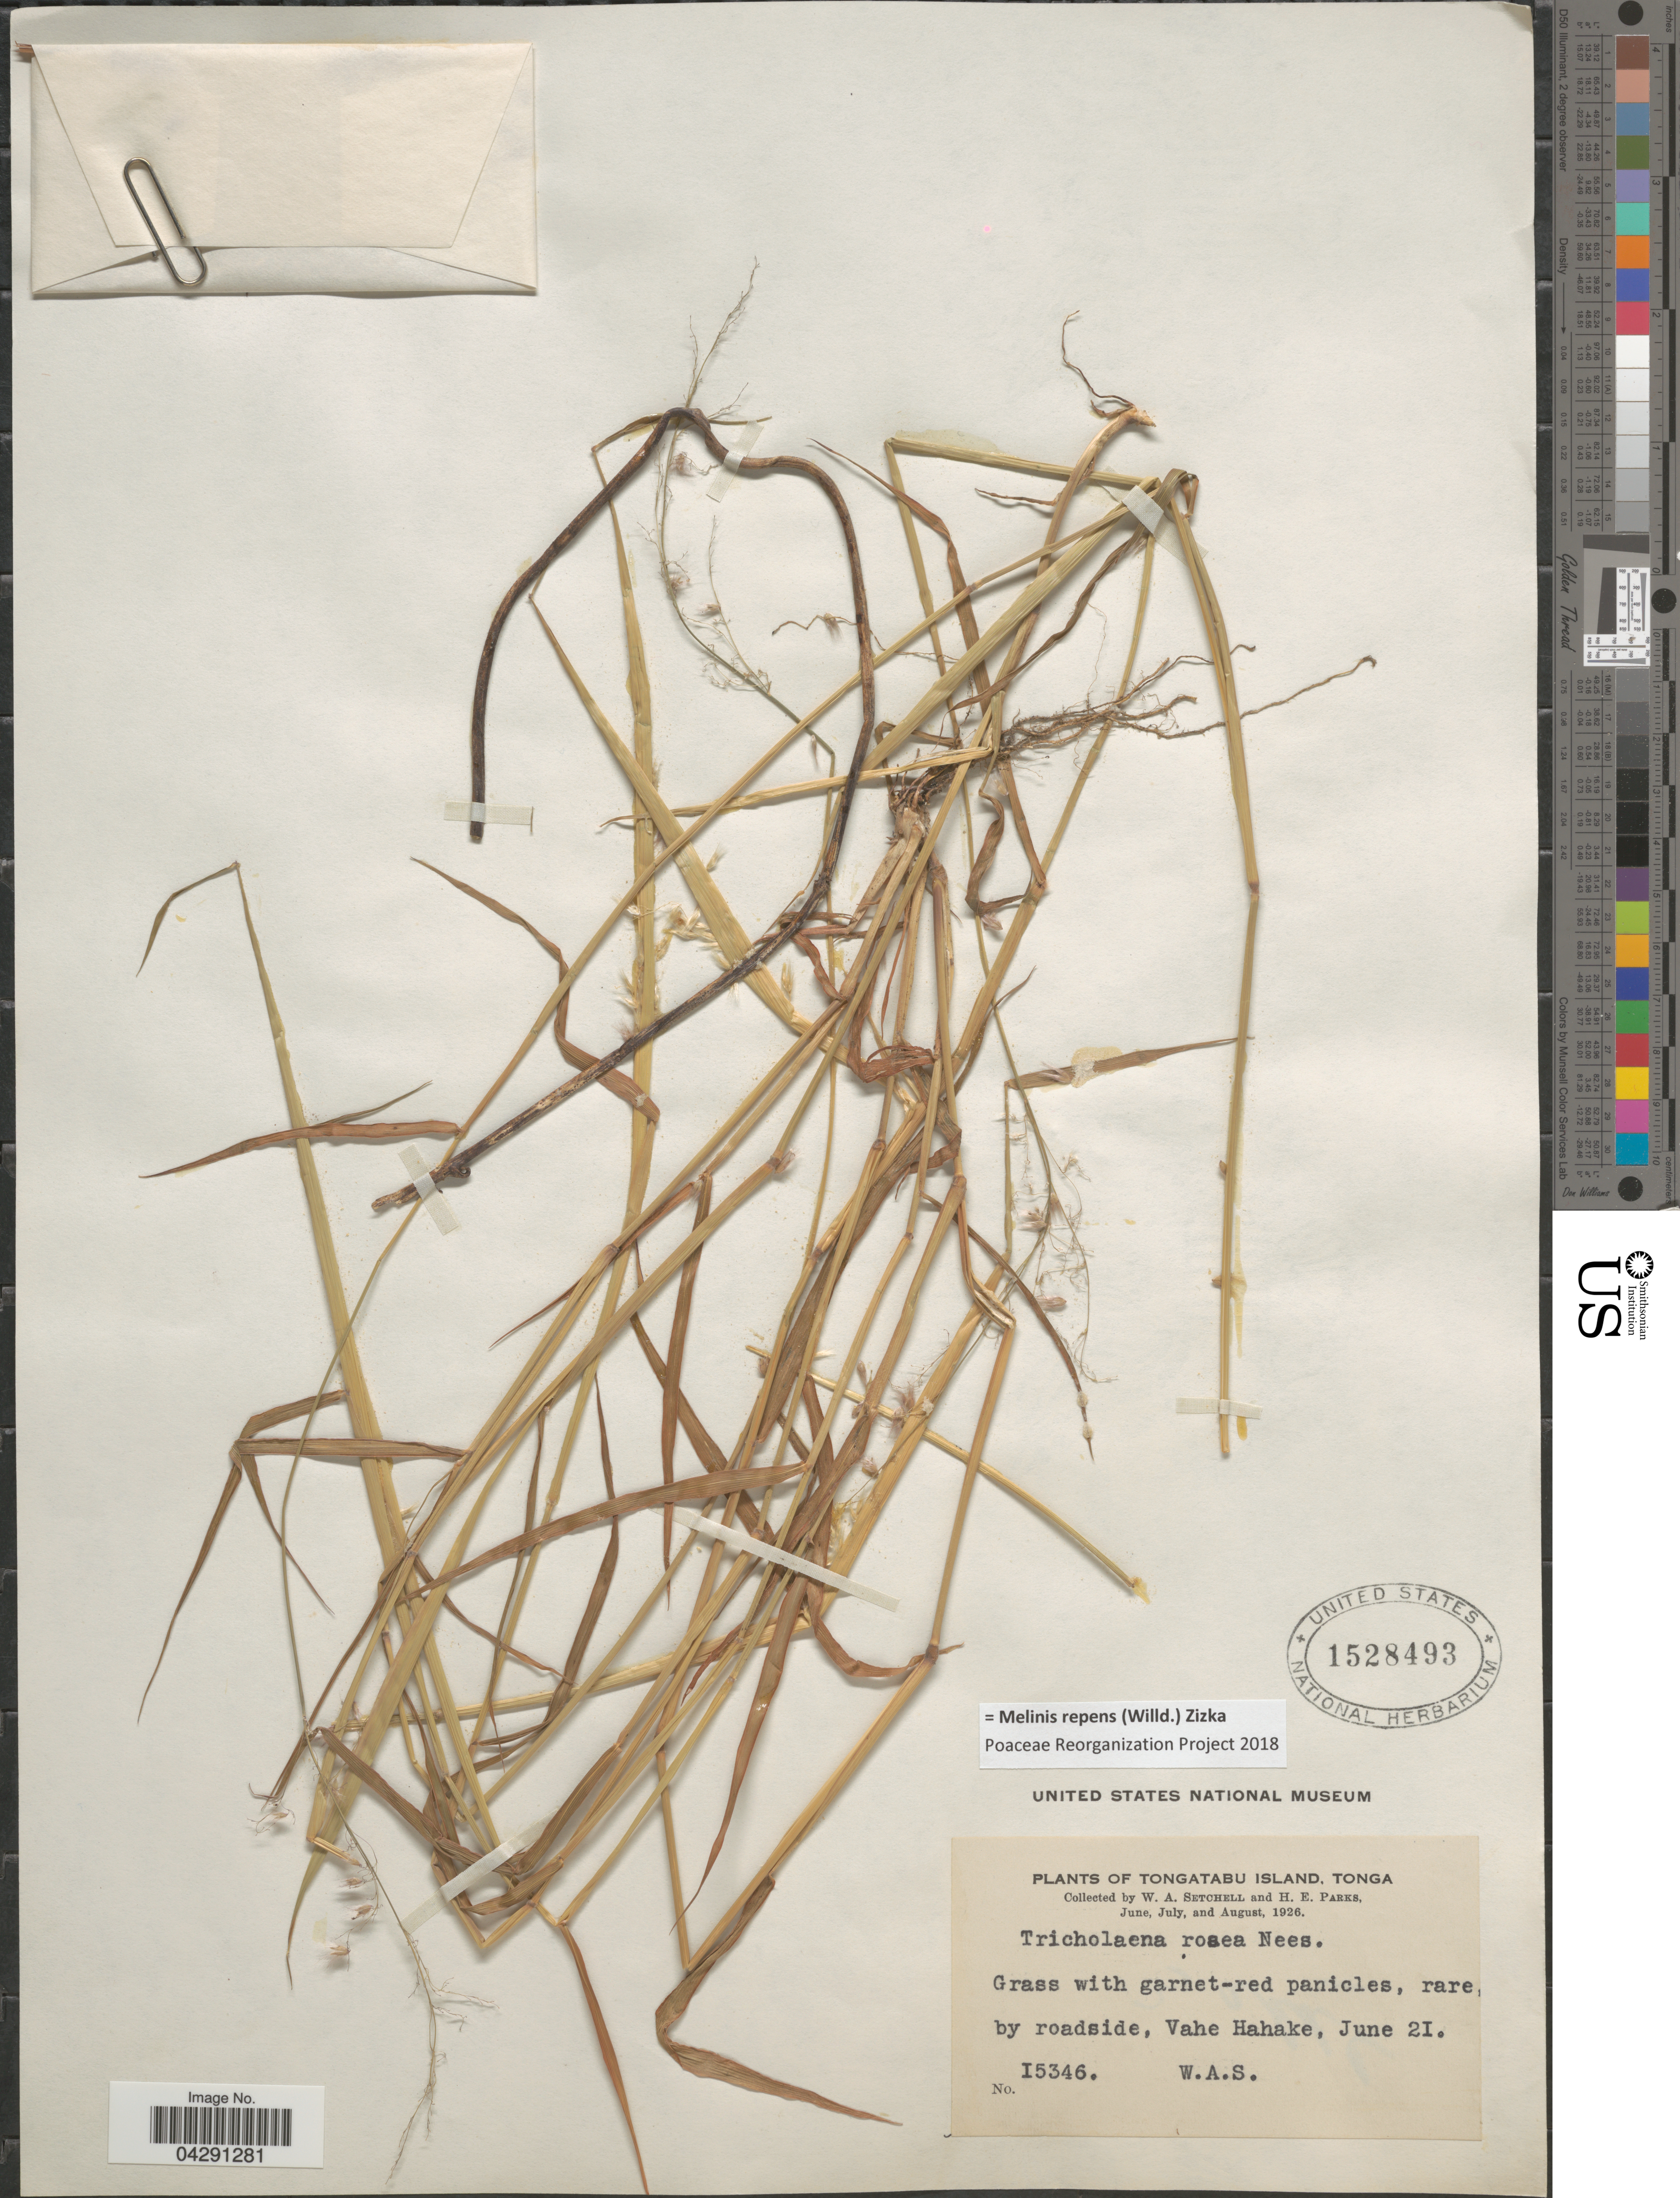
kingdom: Plantae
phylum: Tracheophyta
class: Liliopsida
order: Poales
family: Poaceae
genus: Melinis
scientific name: Melinis repens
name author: (Willd.) Zizka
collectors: W. Setchell & H. E. Parks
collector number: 15346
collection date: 1926-06-21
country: Tonga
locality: Tongatabu Island. Vahe Hahake.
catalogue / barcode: US 1528493